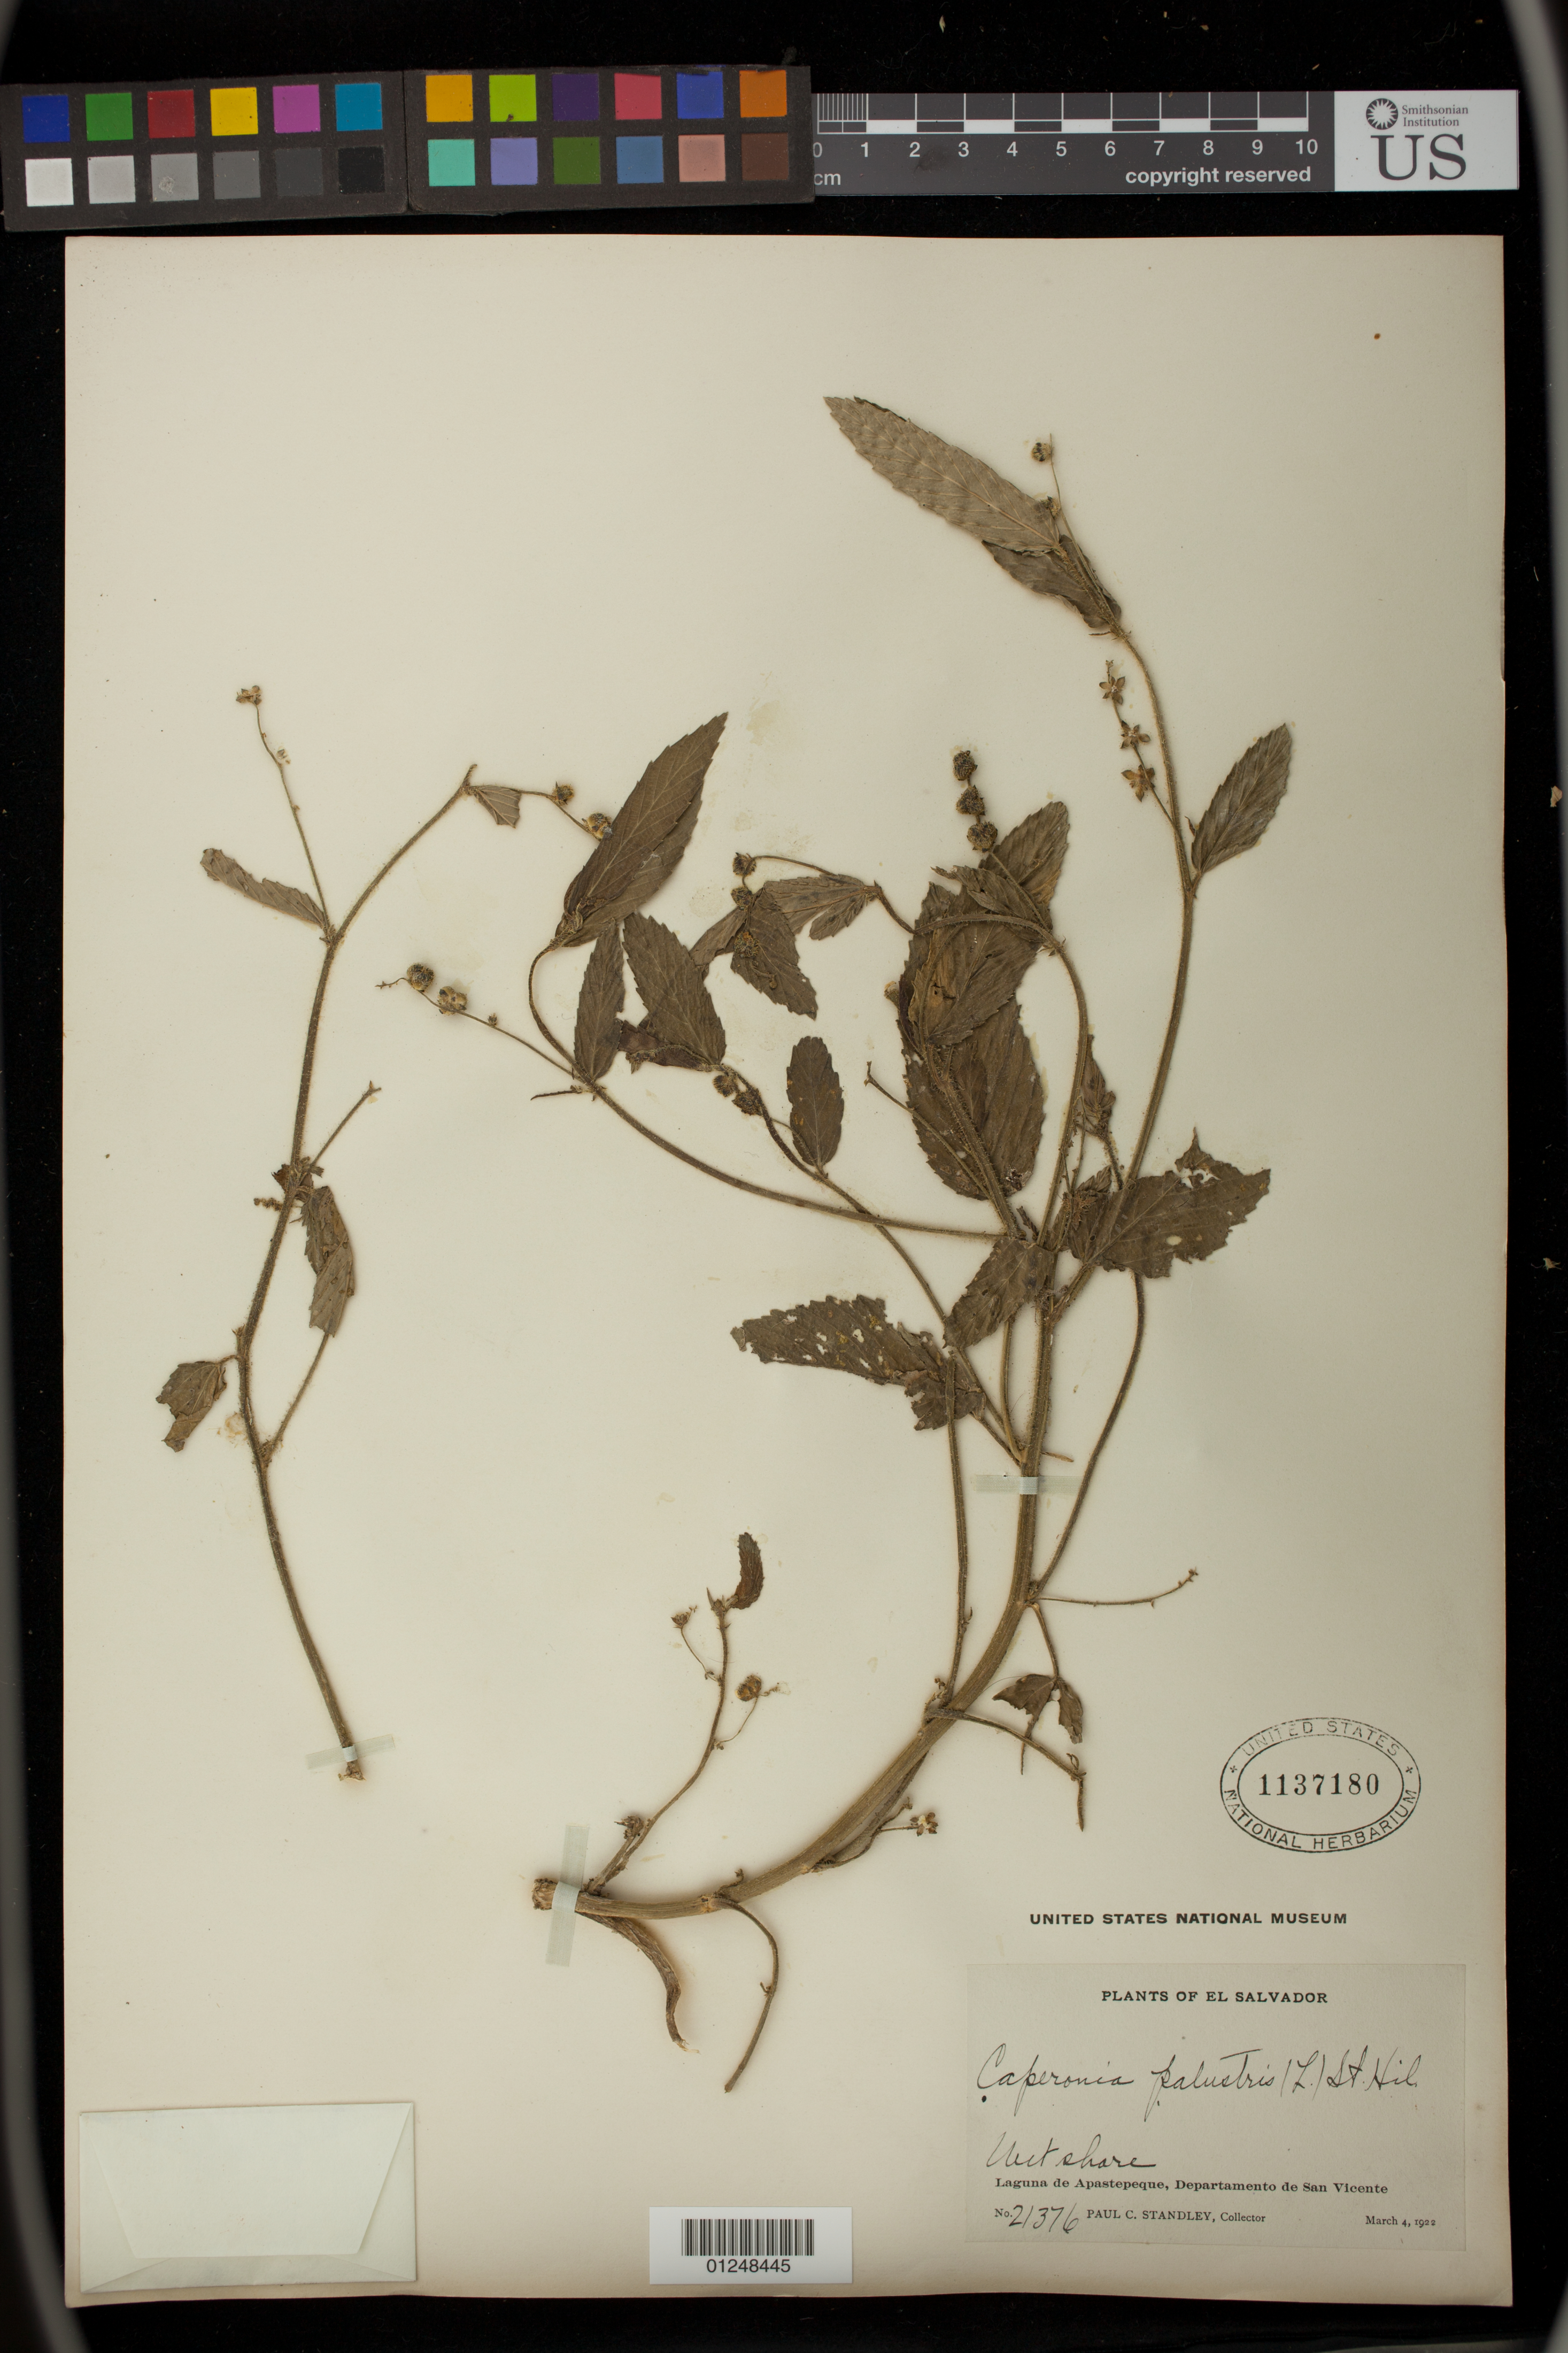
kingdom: Plantae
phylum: Tracheophyta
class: Magnoliopsida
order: Malpighiales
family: Euphorbiaceae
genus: Caperonia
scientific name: Caperonia palustris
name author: (L.) A. St.-Hil.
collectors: P. C. Standley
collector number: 21376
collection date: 1922-03-04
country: El Salvador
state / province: San Vincente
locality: Laguna de Apastepeque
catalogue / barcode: US 1137180